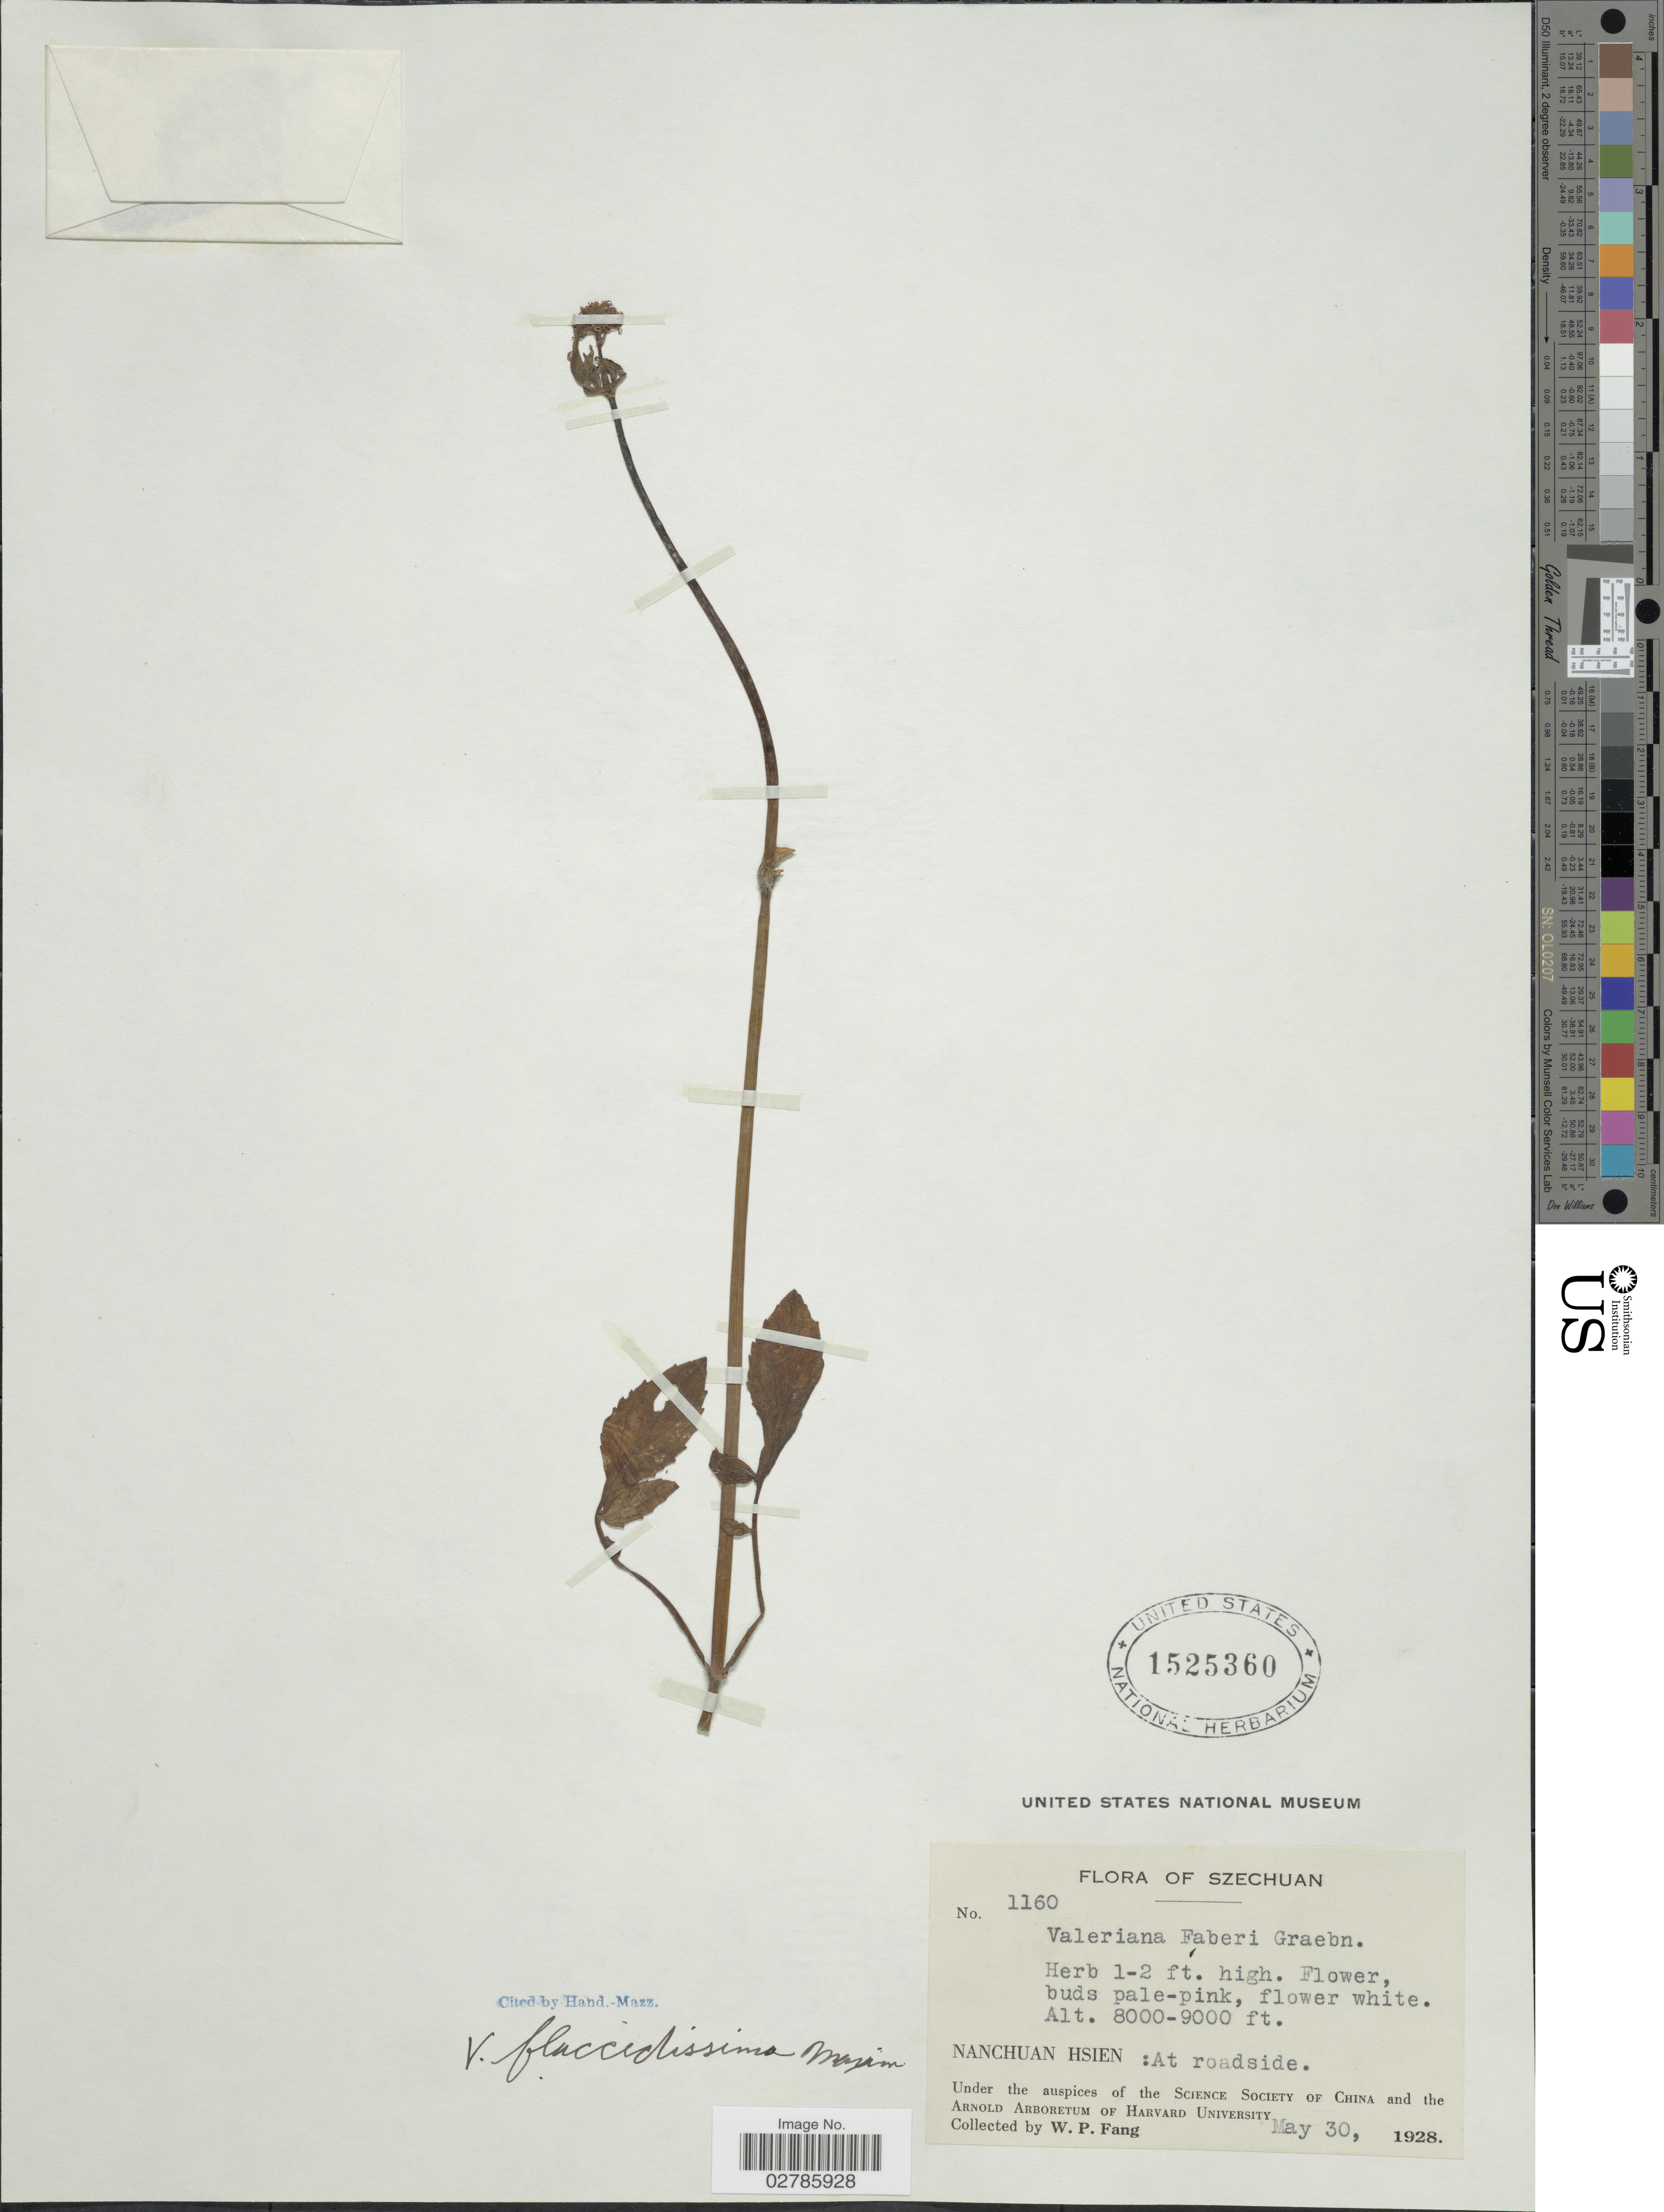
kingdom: Plantae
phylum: Tracheophyta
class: Magnoliopsida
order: Dipsacales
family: Caprifoliaceae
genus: Valeriana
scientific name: Valeriana flaccidissima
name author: Maxim.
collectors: W. P. Fang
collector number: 1160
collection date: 1928-05-30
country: China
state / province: Sichuan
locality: Szechuan. Nanchuan Hsien: At roadside.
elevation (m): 2438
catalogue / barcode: US 1525360